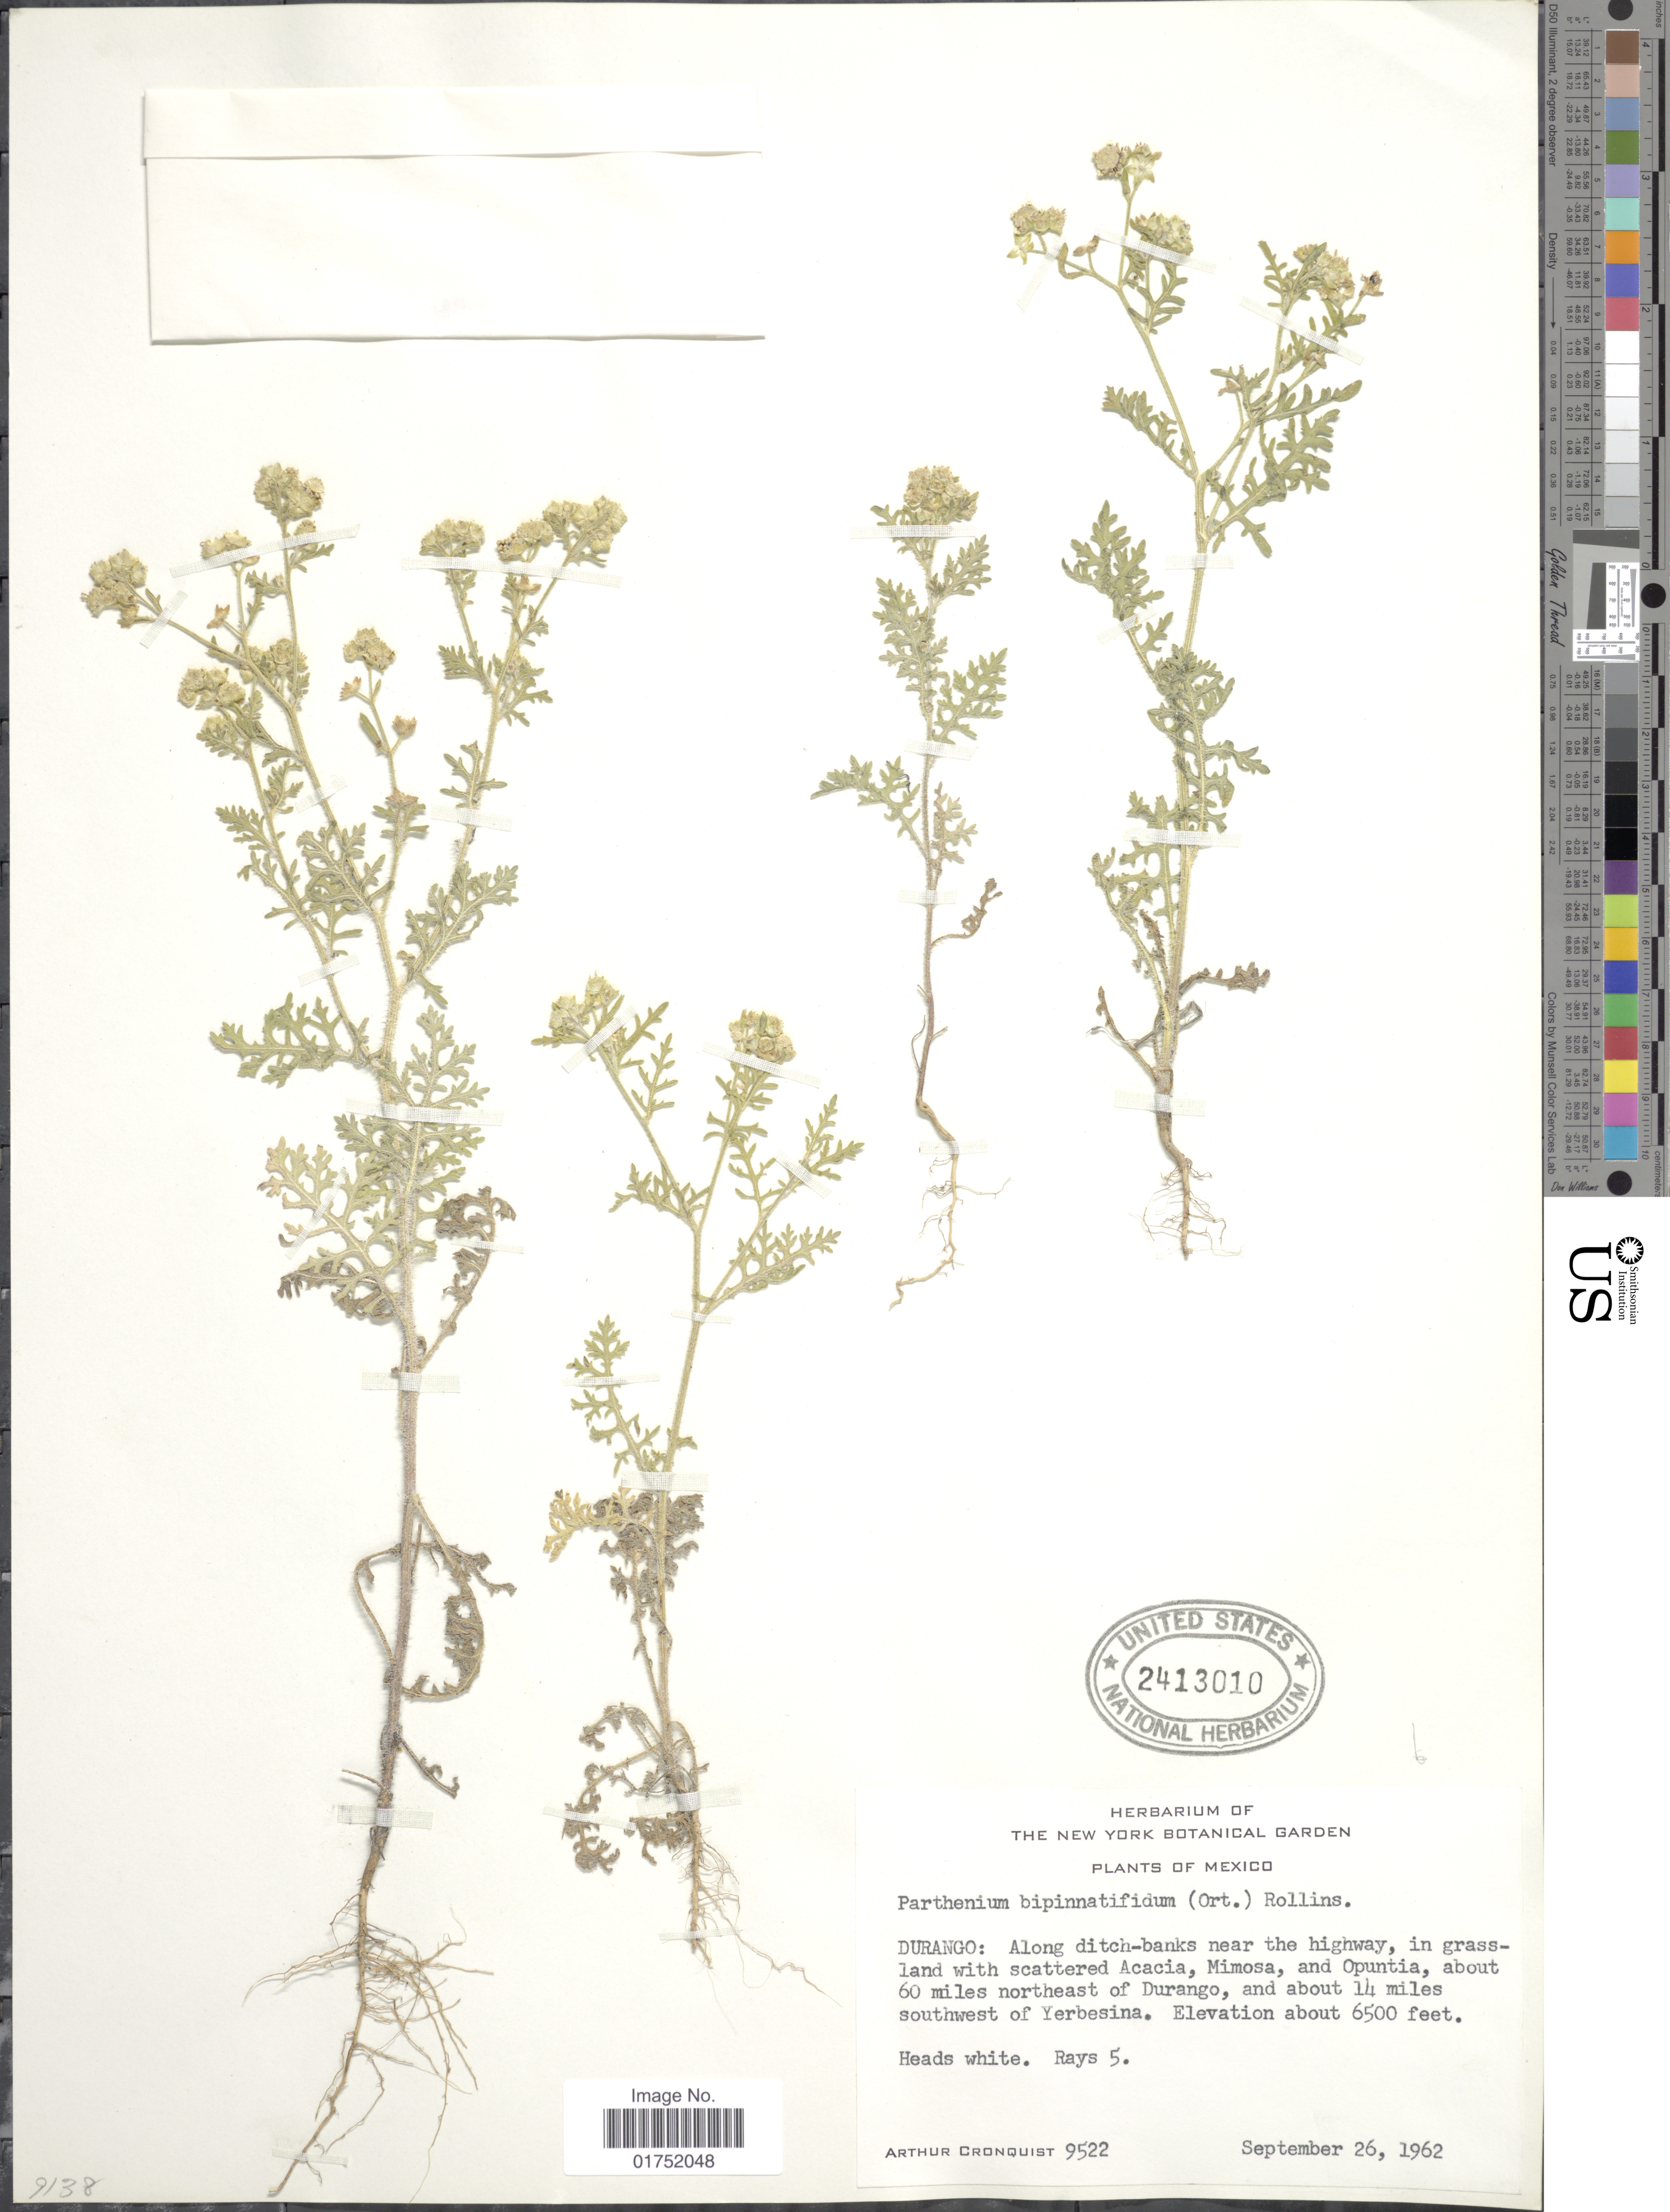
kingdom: Plantae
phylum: Tracheophyta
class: Magnoliopsida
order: Asterales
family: Asteraceae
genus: Parthenium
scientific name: Parthenium bipinnatifidum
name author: (Ortega) Rollins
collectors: A. J. Cronquist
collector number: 9522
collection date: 1962-09-26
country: Mexico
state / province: Durango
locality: About 60 miles northeast of Durango, and about 14 miles southwest of Yerbesina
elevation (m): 1981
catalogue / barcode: US 2413010